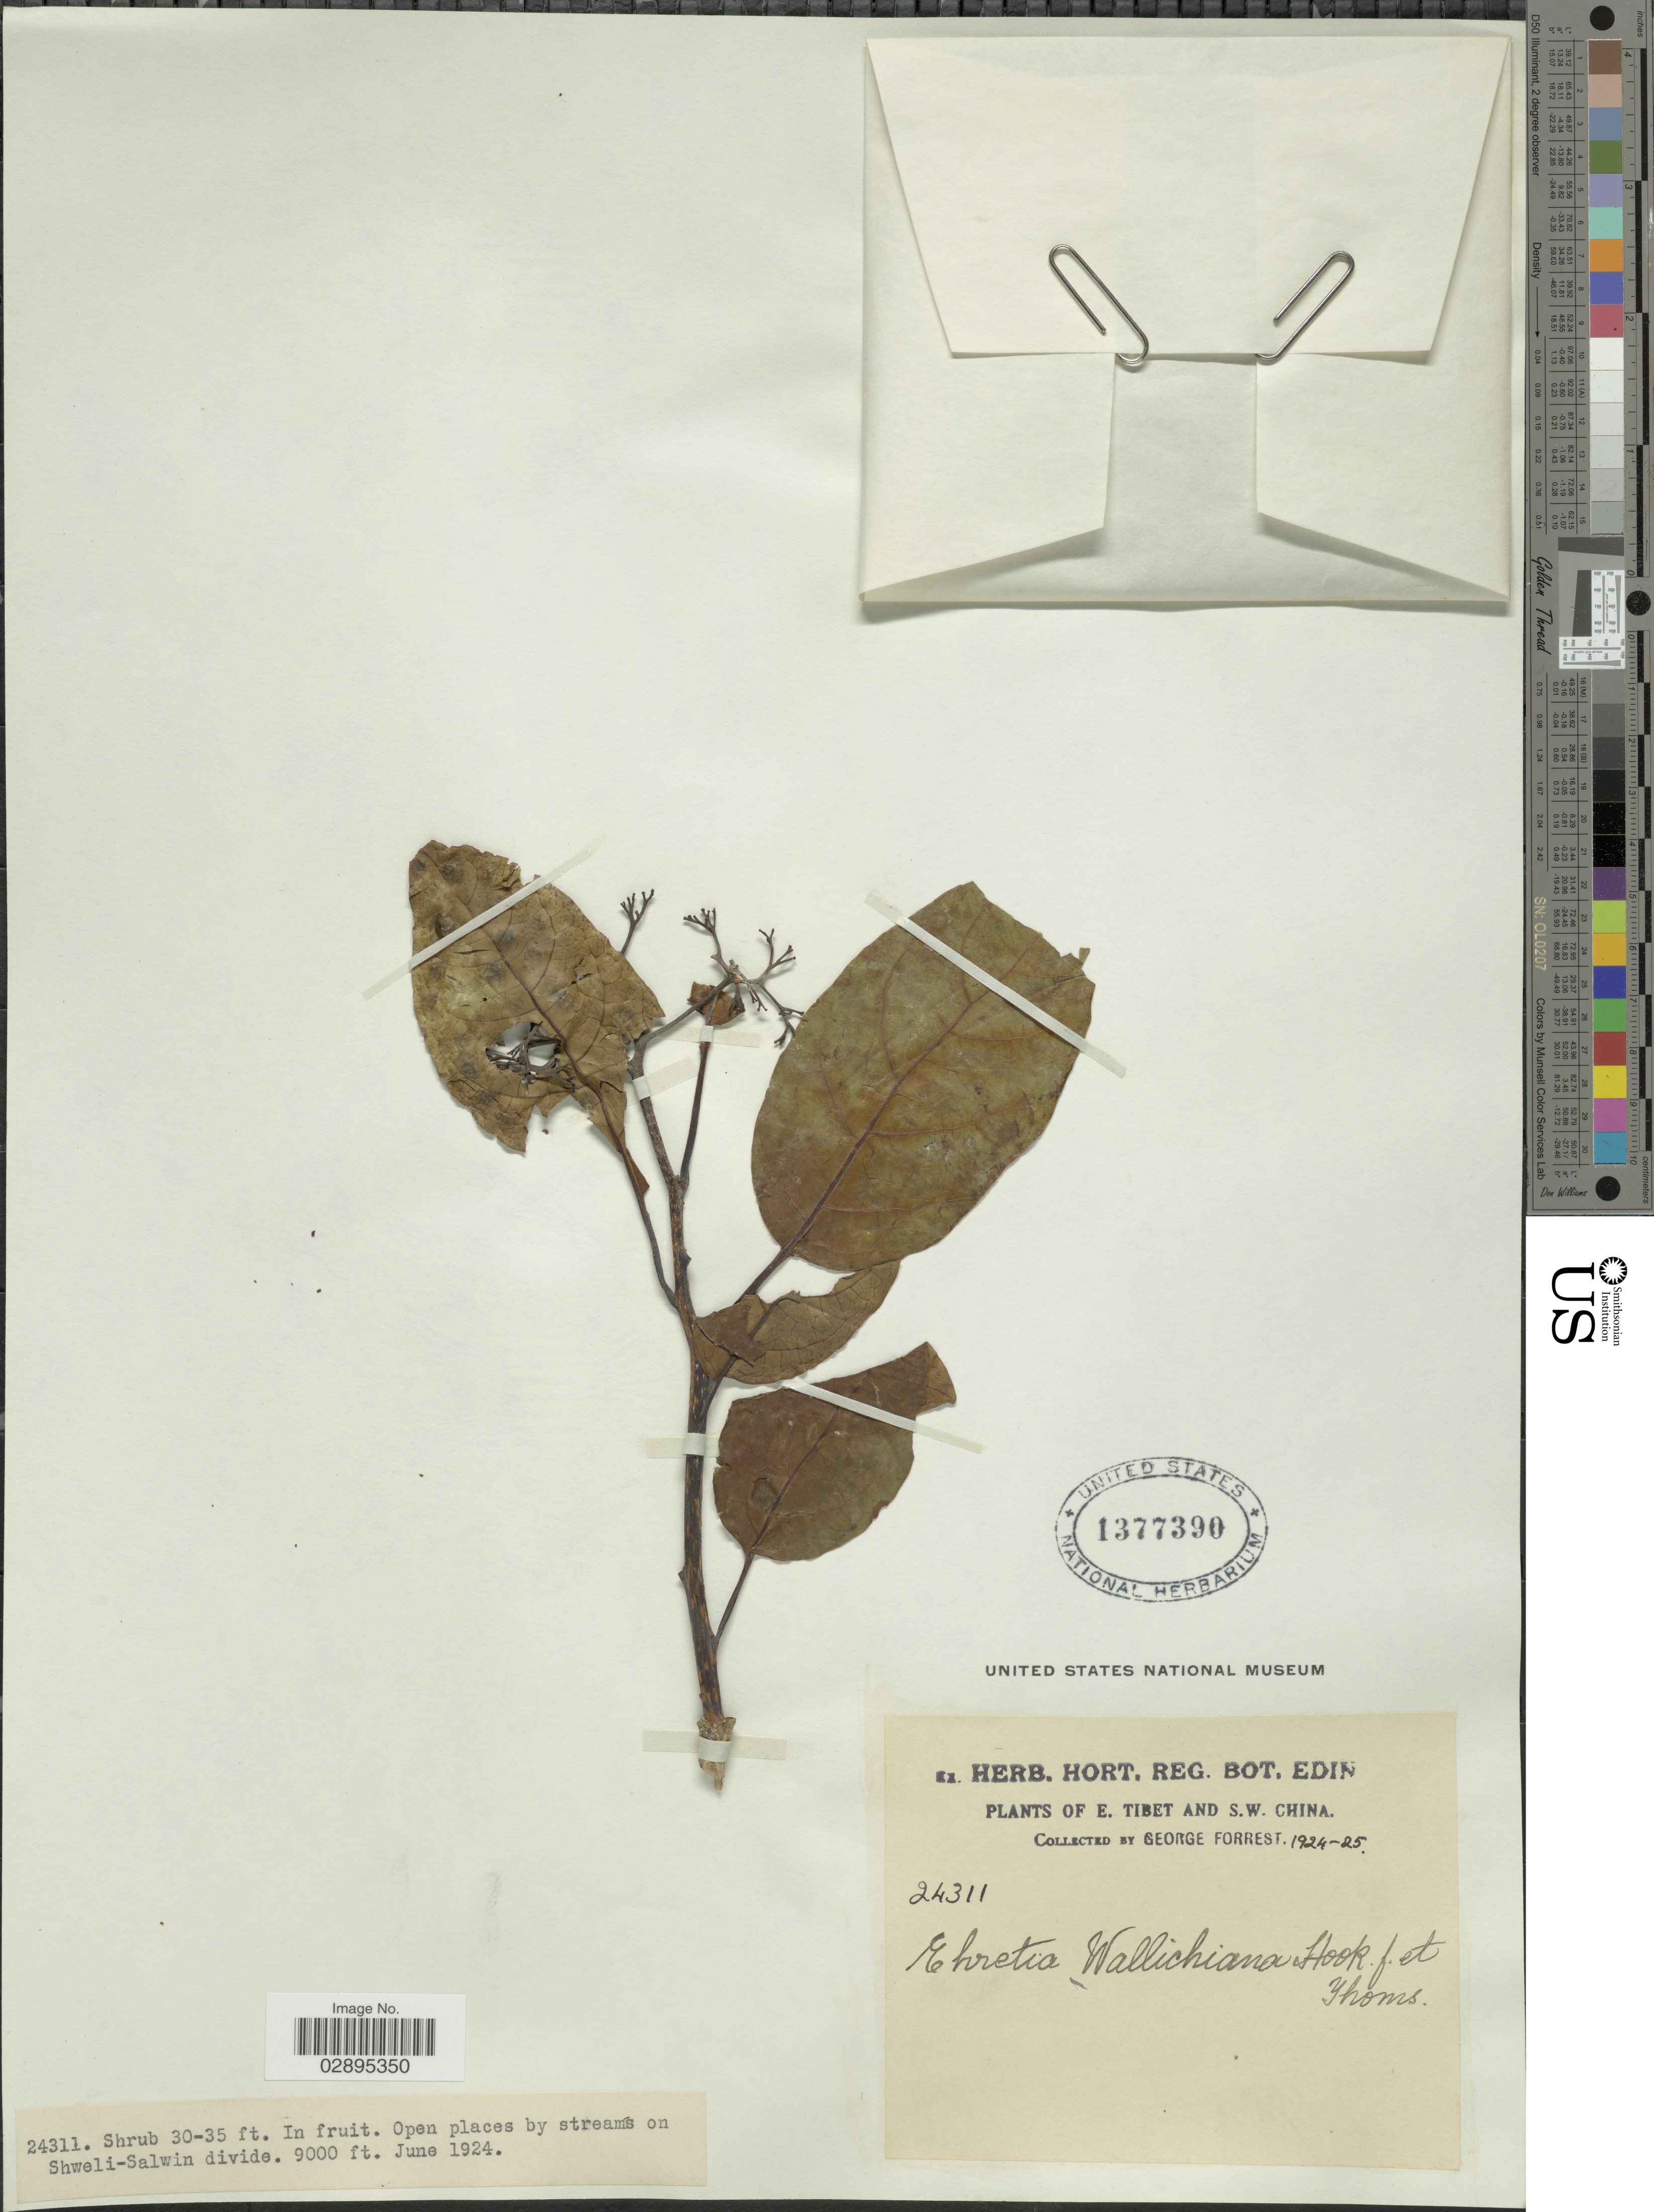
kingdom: Plantae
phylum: Tracheophyta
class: Magnoliopsida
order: Boraginales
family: Ehretiaceae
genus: Ehretia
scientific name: Ehretia wallichiana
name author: Hook. f. & Thomson ex C.B. Clarke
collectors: G. Forrest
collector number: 24311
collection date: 1924-06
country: China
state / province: Xizang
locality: E. Tibet and S.W. China. Open places by streams on Shweli-Salwin divide.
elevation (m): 2743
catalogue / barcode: US 1377390